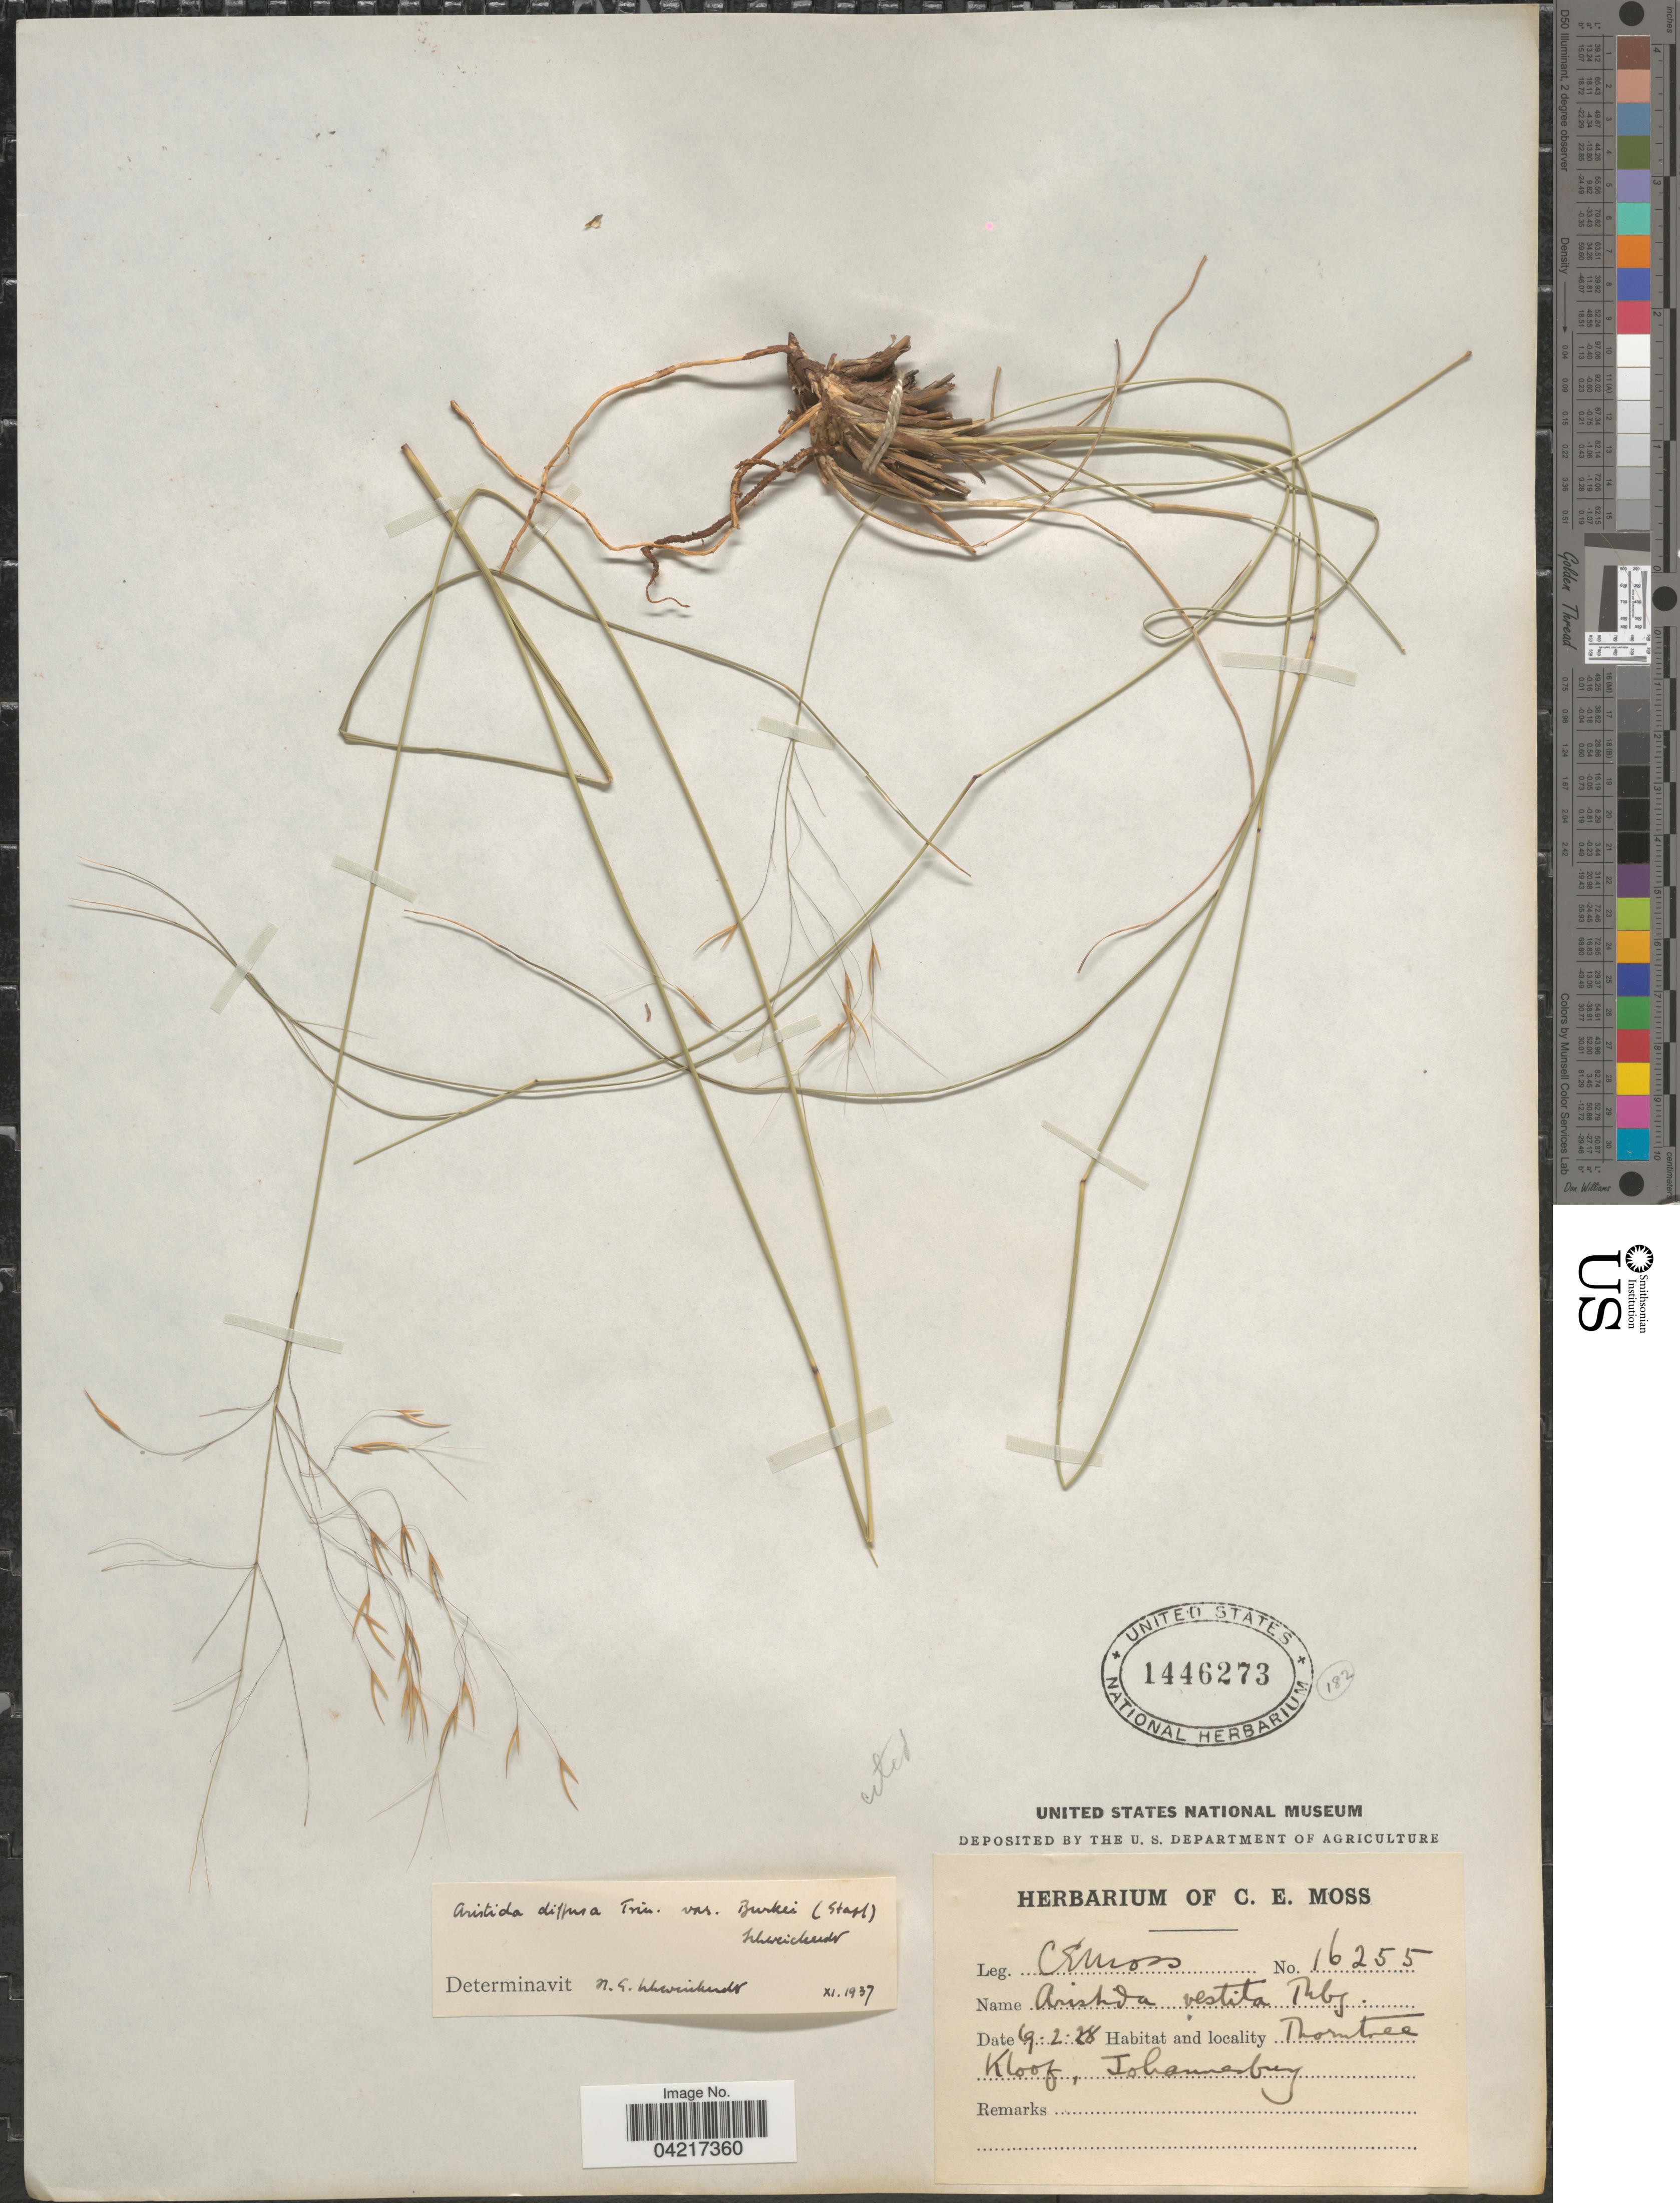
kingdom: Plantae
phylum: Tracheophyta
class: Liliopsida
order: Poales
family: Poaceae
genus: Aristida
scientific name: Aristida diffusa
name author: Trin.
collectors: C. E. Moss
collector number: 16255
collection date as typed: Transcribed d/m/y: 4/2/28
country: South Africa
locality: Thorntree Kloof, Johannesburg.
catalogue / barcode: US 1446273